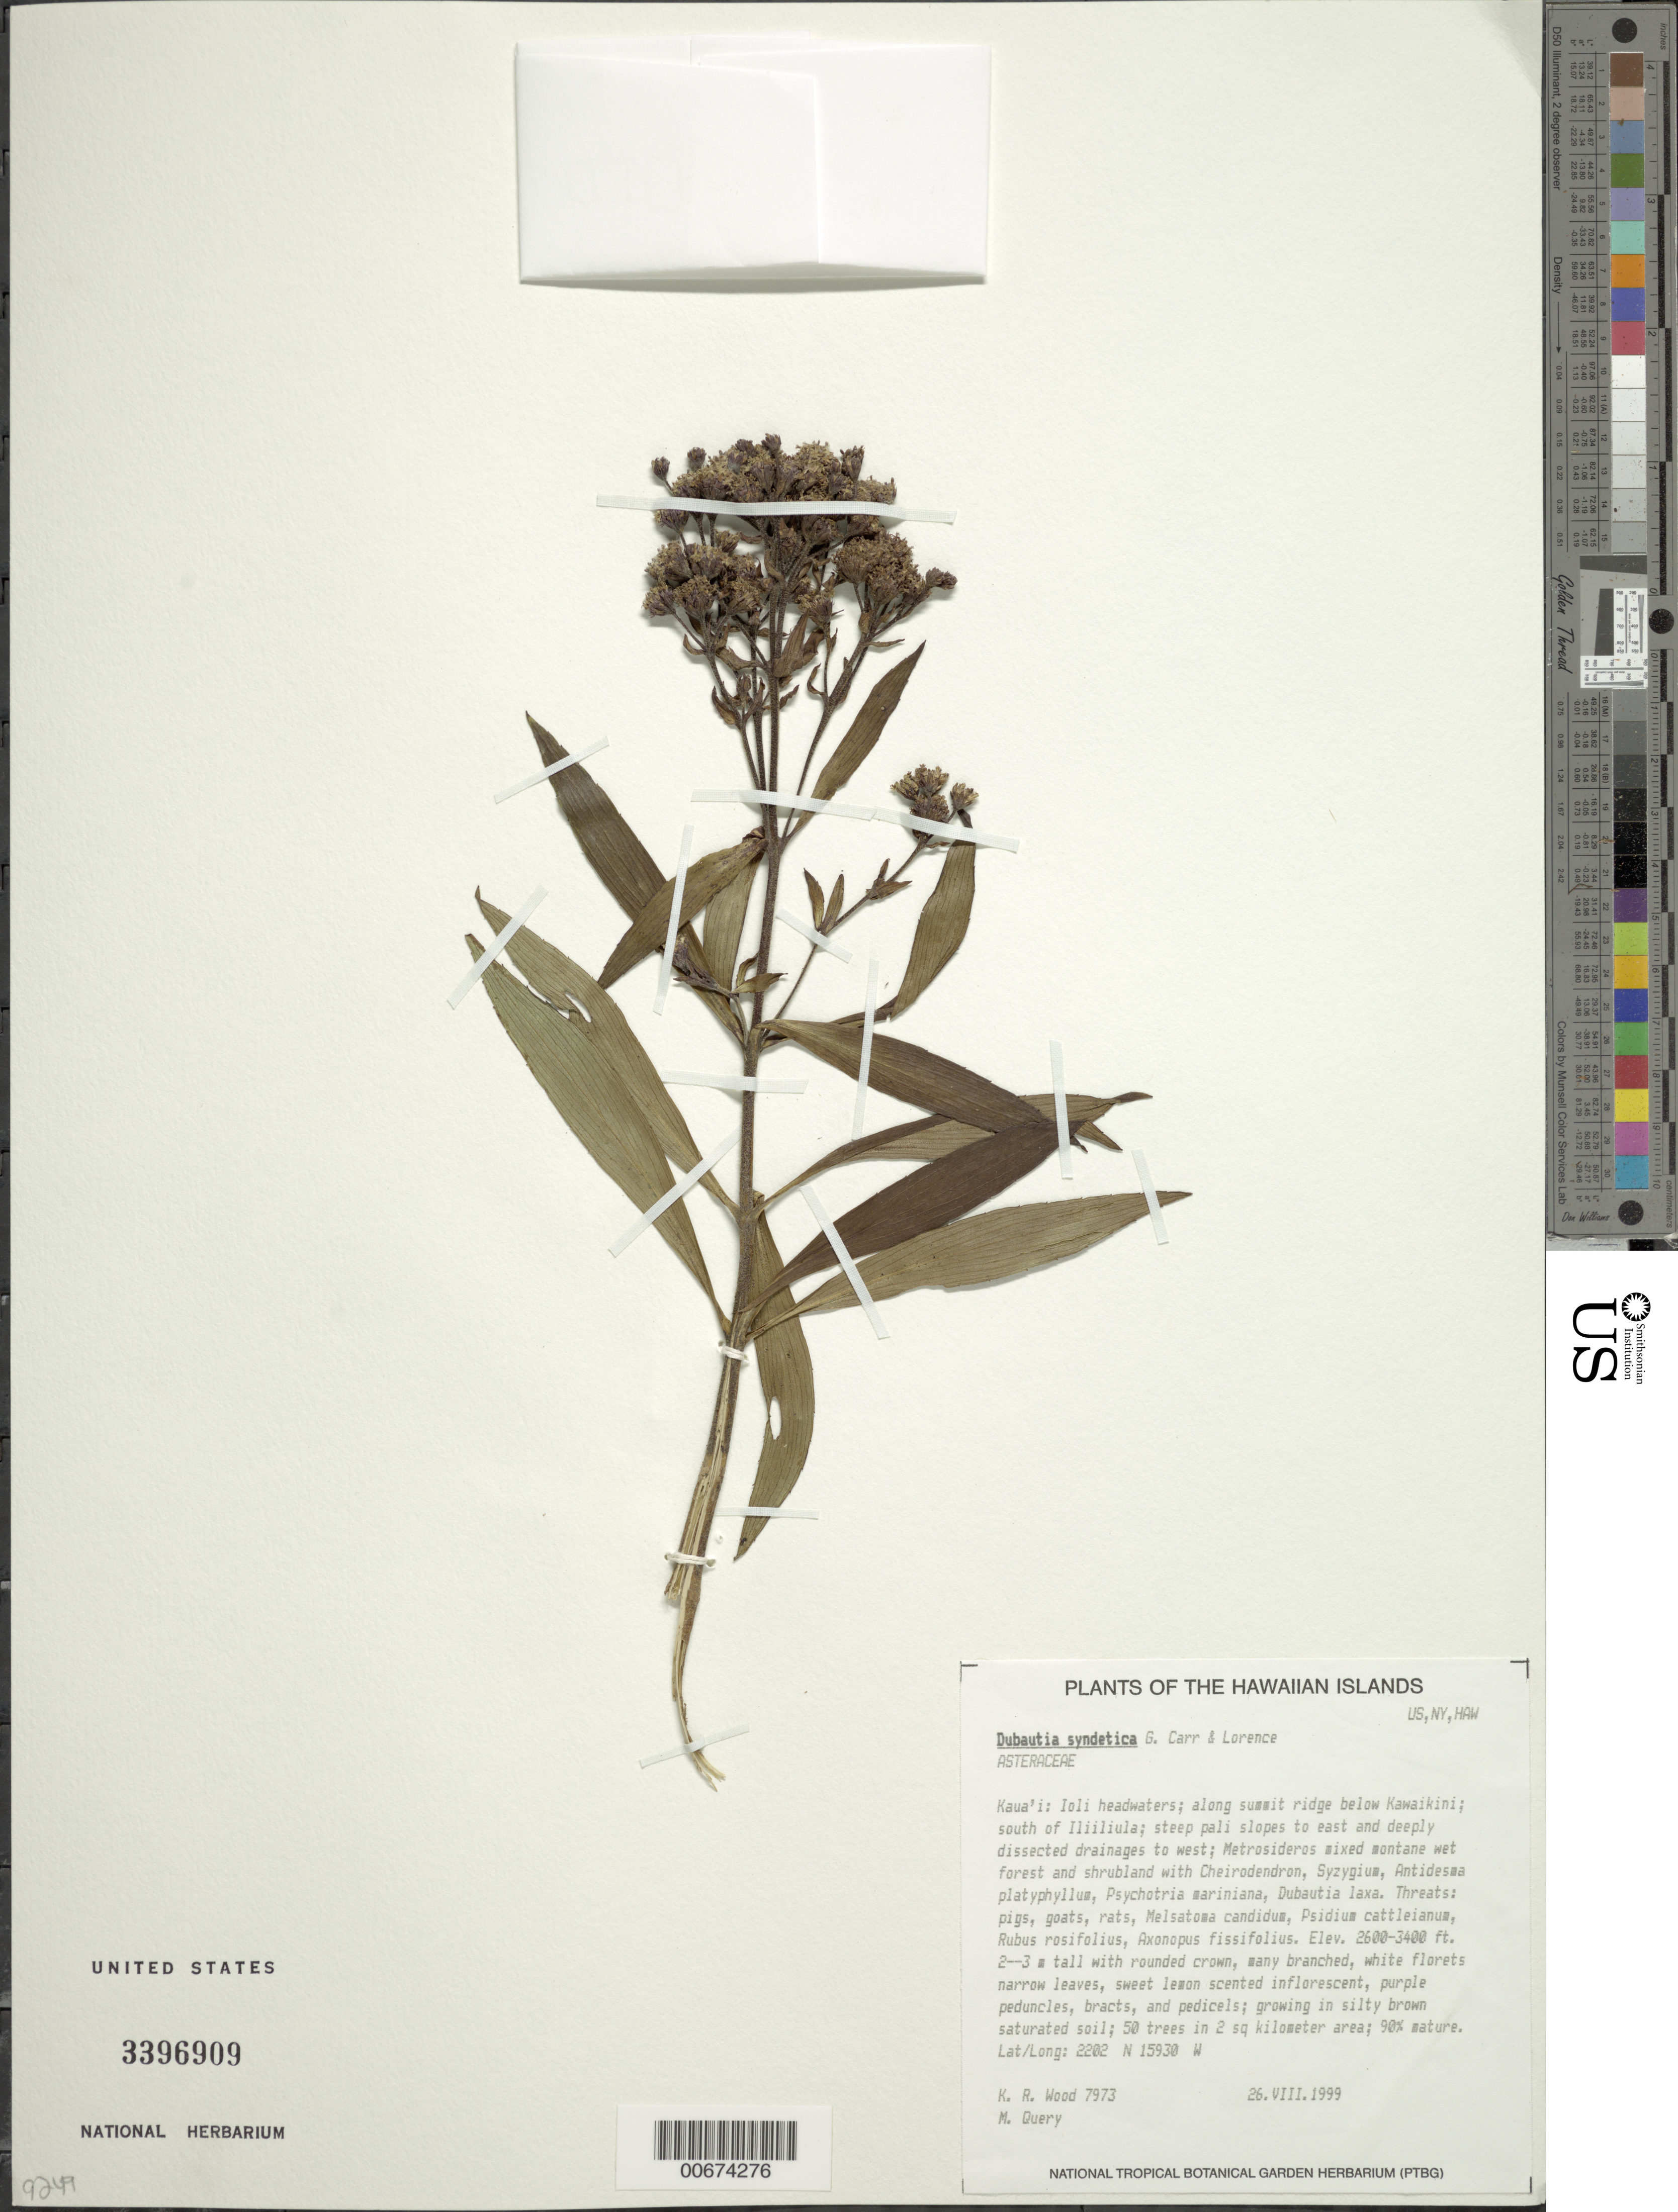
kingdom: Plantae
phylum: Tracheophyta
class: Magnoliopsida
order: Asterales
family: Asteraceae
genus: Dubautia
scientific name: Dubautia syndetica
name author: G.D. Carr & Lorence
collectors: K. R. Wood & M. Query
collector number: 7973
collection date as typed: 26 Aug 1999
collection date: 1999-08-26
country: United States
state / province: Hawaii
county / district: Kauai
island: Kaua'i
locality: Ioli headwaters; along summit ridge below Kawaikini; south of Iliiliula; steep pali slopes to east and deeply disected drainages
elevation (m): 792.5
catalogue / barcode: US 3396909